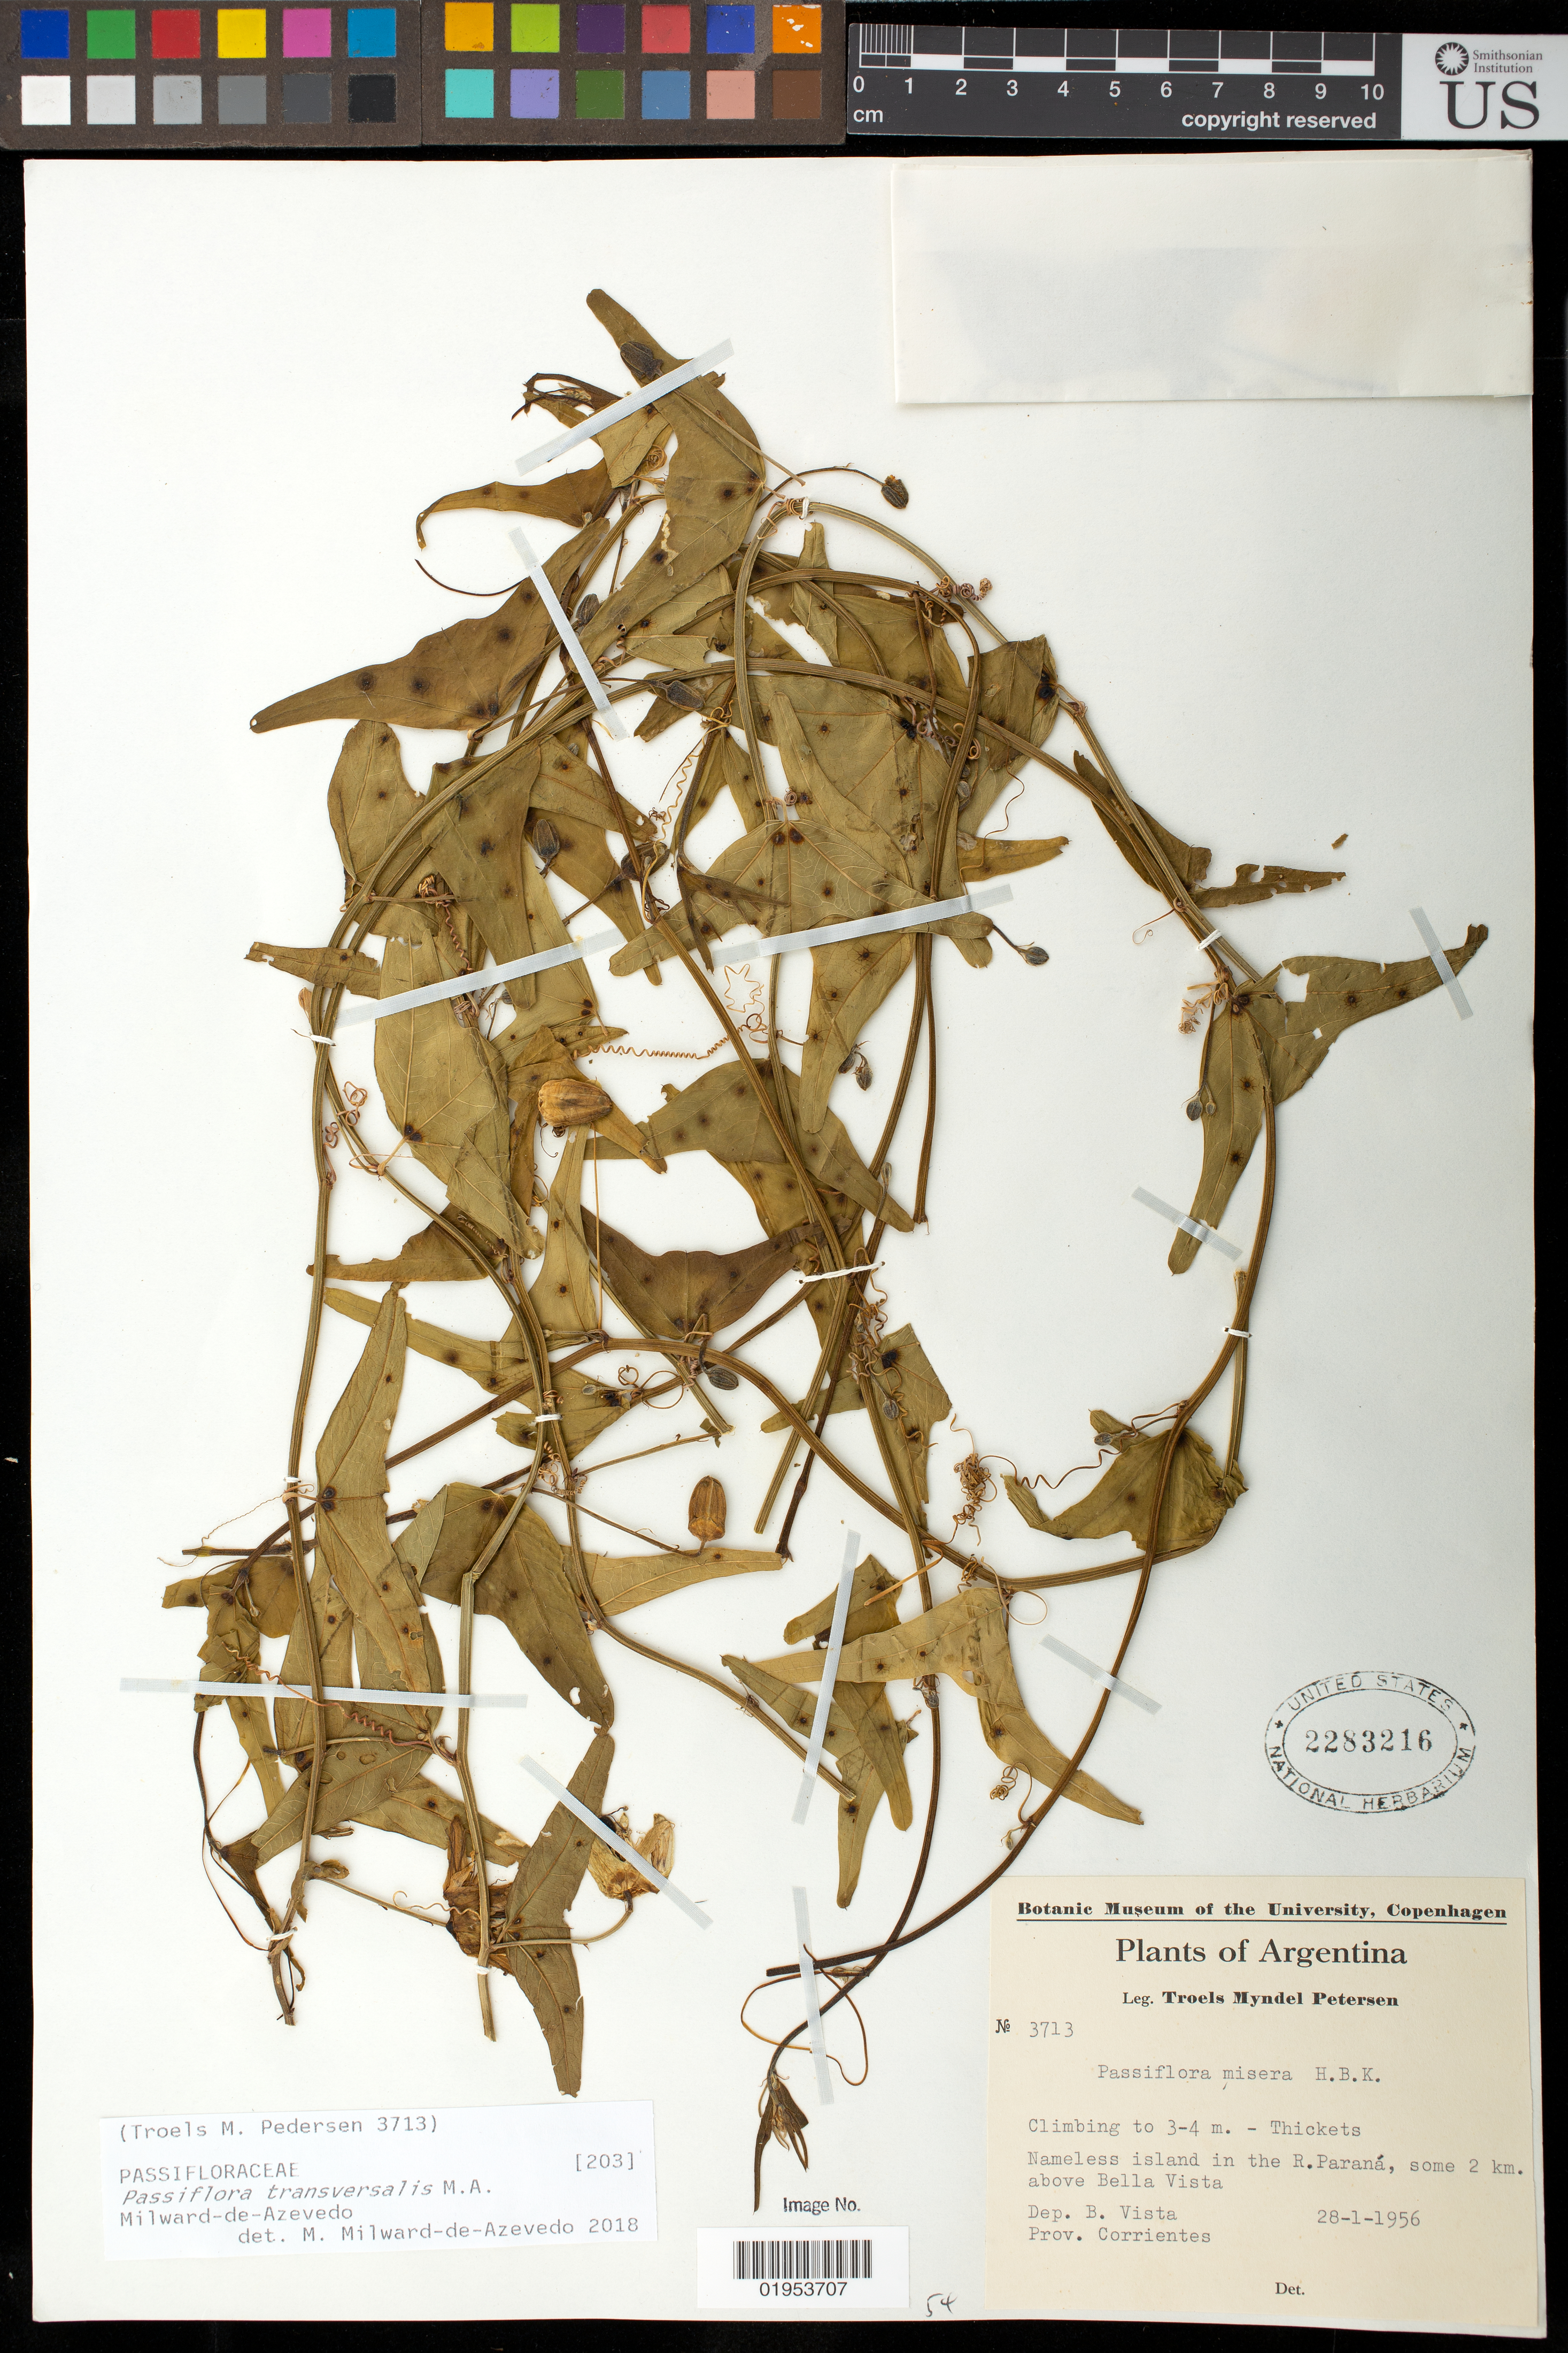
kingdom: Plantae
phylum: Tracheophyta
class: Magnoliopsida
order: Malpighiales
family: Passifloraceae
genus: Passiflora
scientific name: Passiflora transversalis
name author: Azevedo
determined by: Azevedo, M. A. Milward de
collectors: T. M. Petersen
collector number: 3713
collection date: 1956-01-28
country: Argentina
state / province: Corrientes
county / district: Bella Vista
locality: Nameless island in the Rio Paraná, 2 km. above Bella Vista.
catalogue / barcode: US 2283216